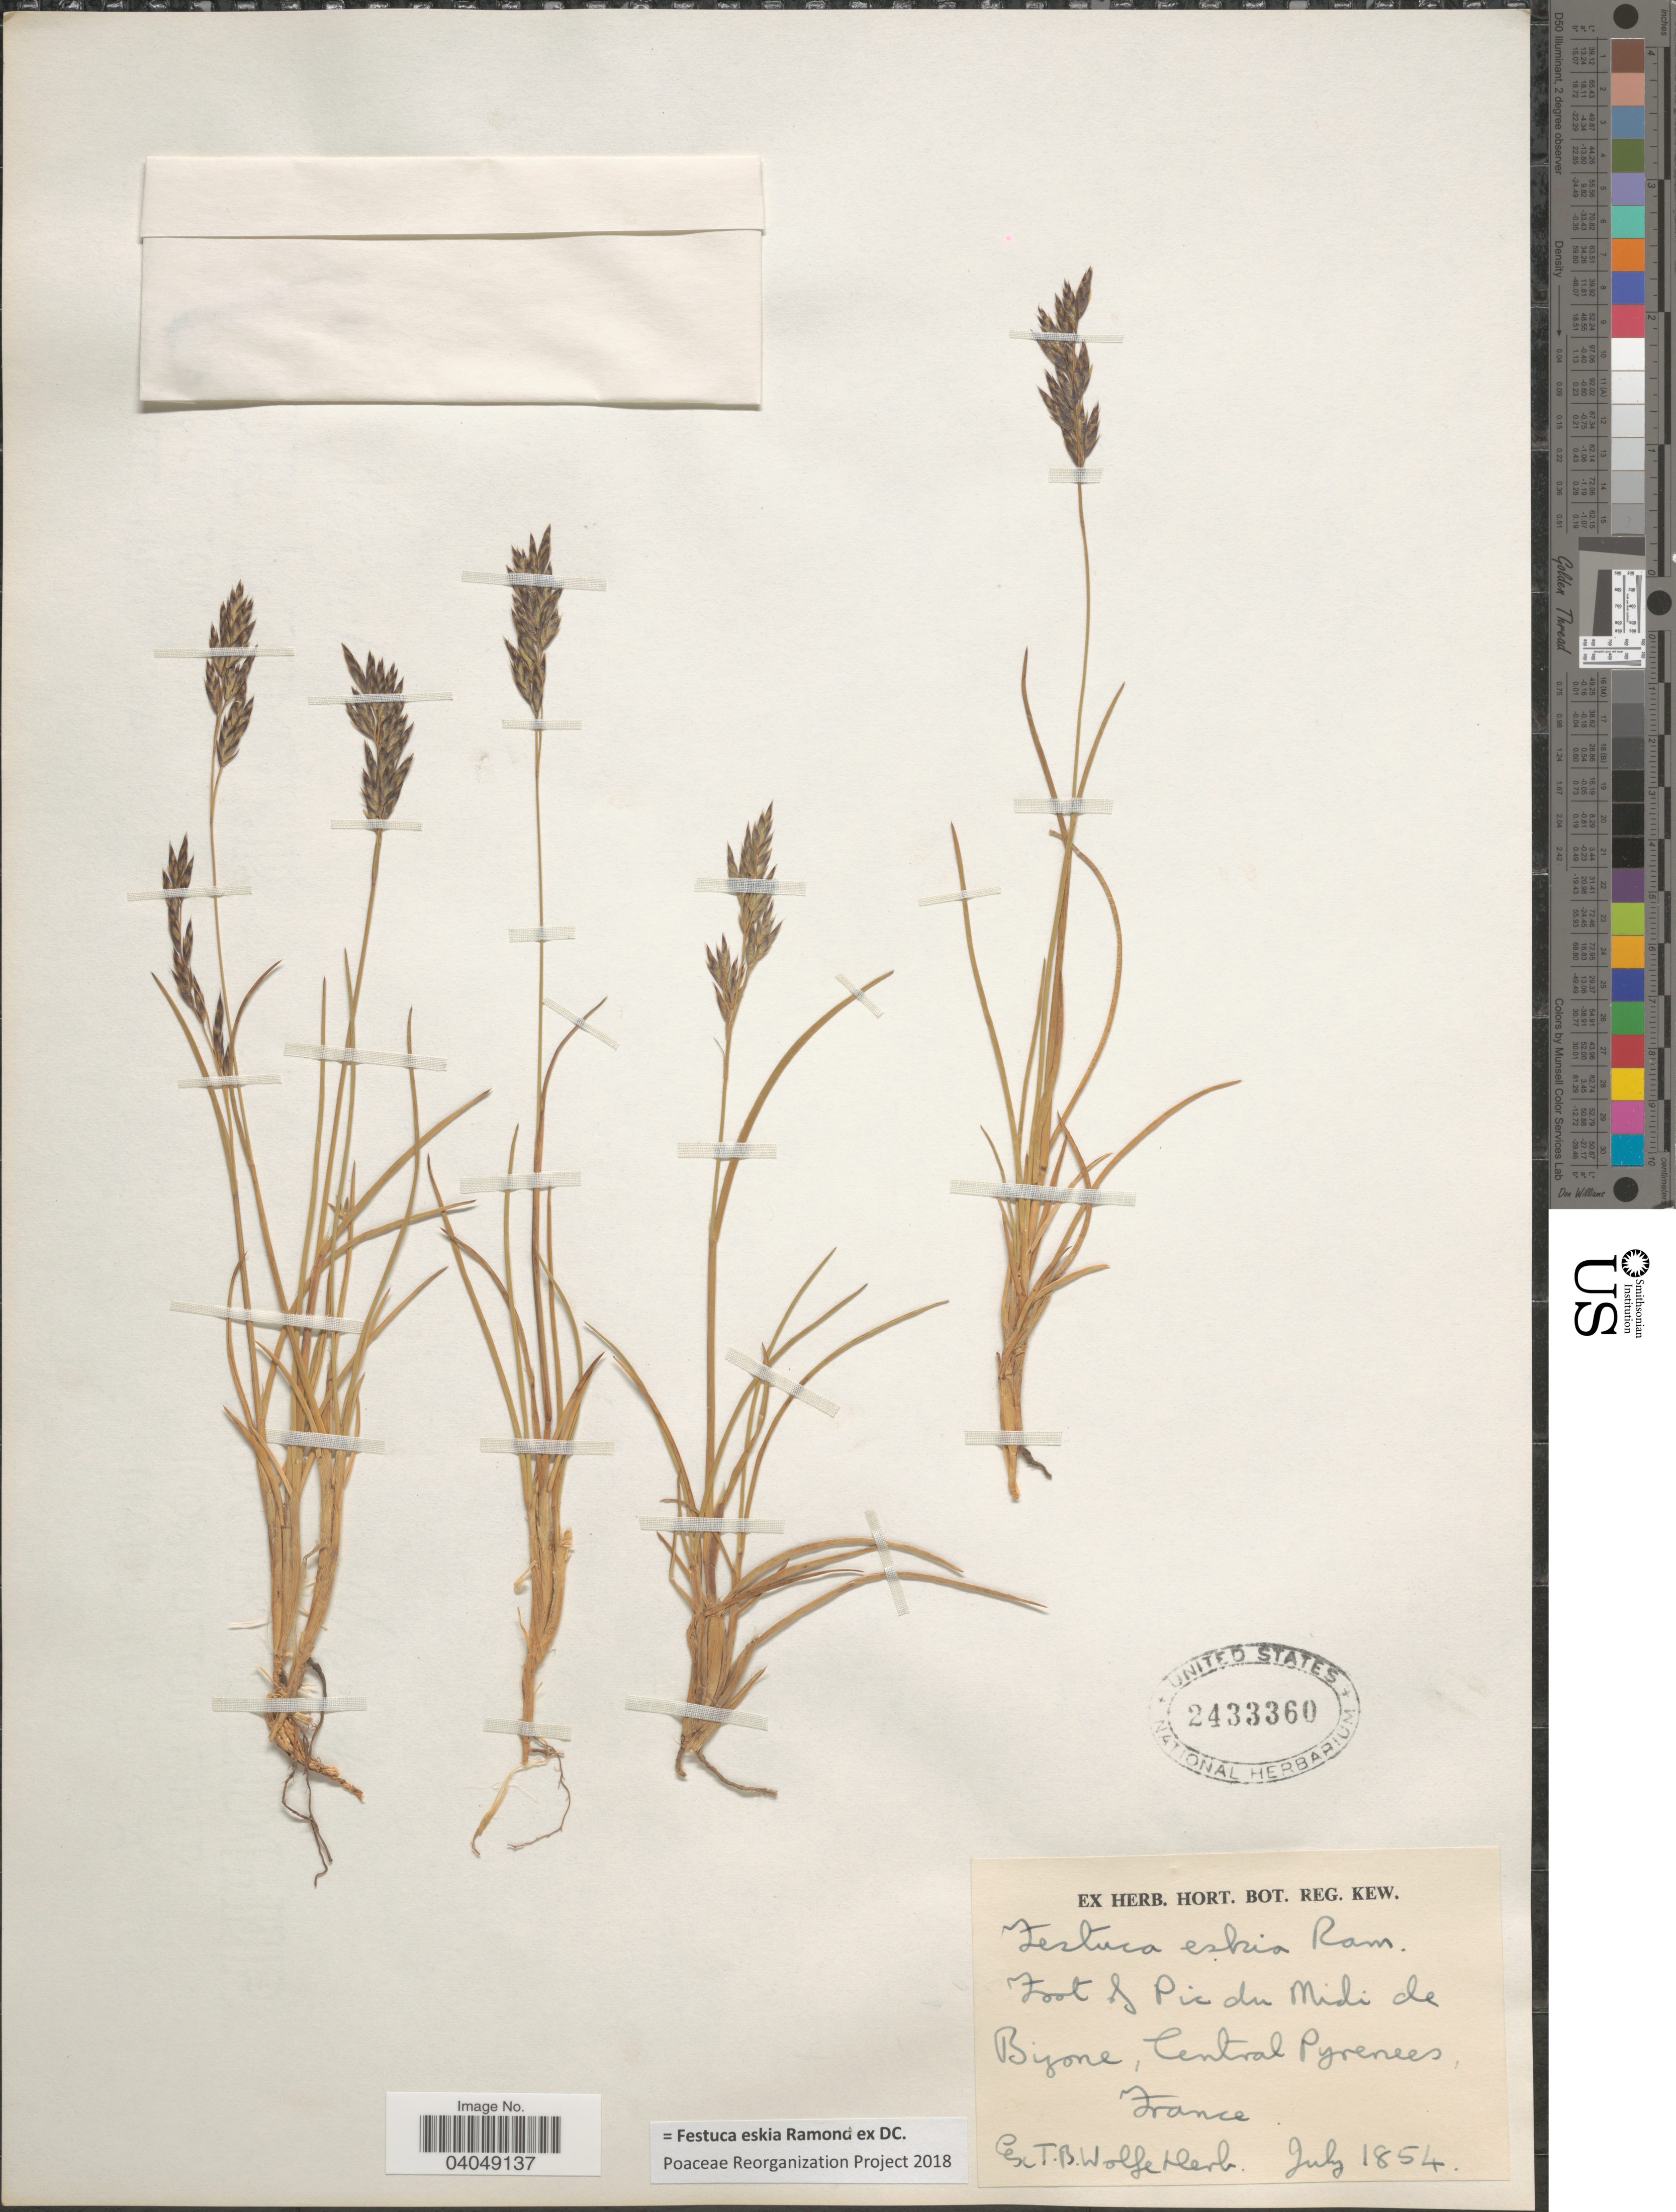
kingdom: Plantae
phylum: Tracheophyta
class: Liliopsida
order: Poales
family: Poaceae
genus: Festuca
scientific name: Festuca eskia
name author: Ramond ex DC.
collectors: Ex Herb. T. B. Wolfe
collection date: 1854-07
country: France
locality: Foot of Pic du Midi de Bigorre, Central Pyrenees.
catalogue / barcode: US 2433360